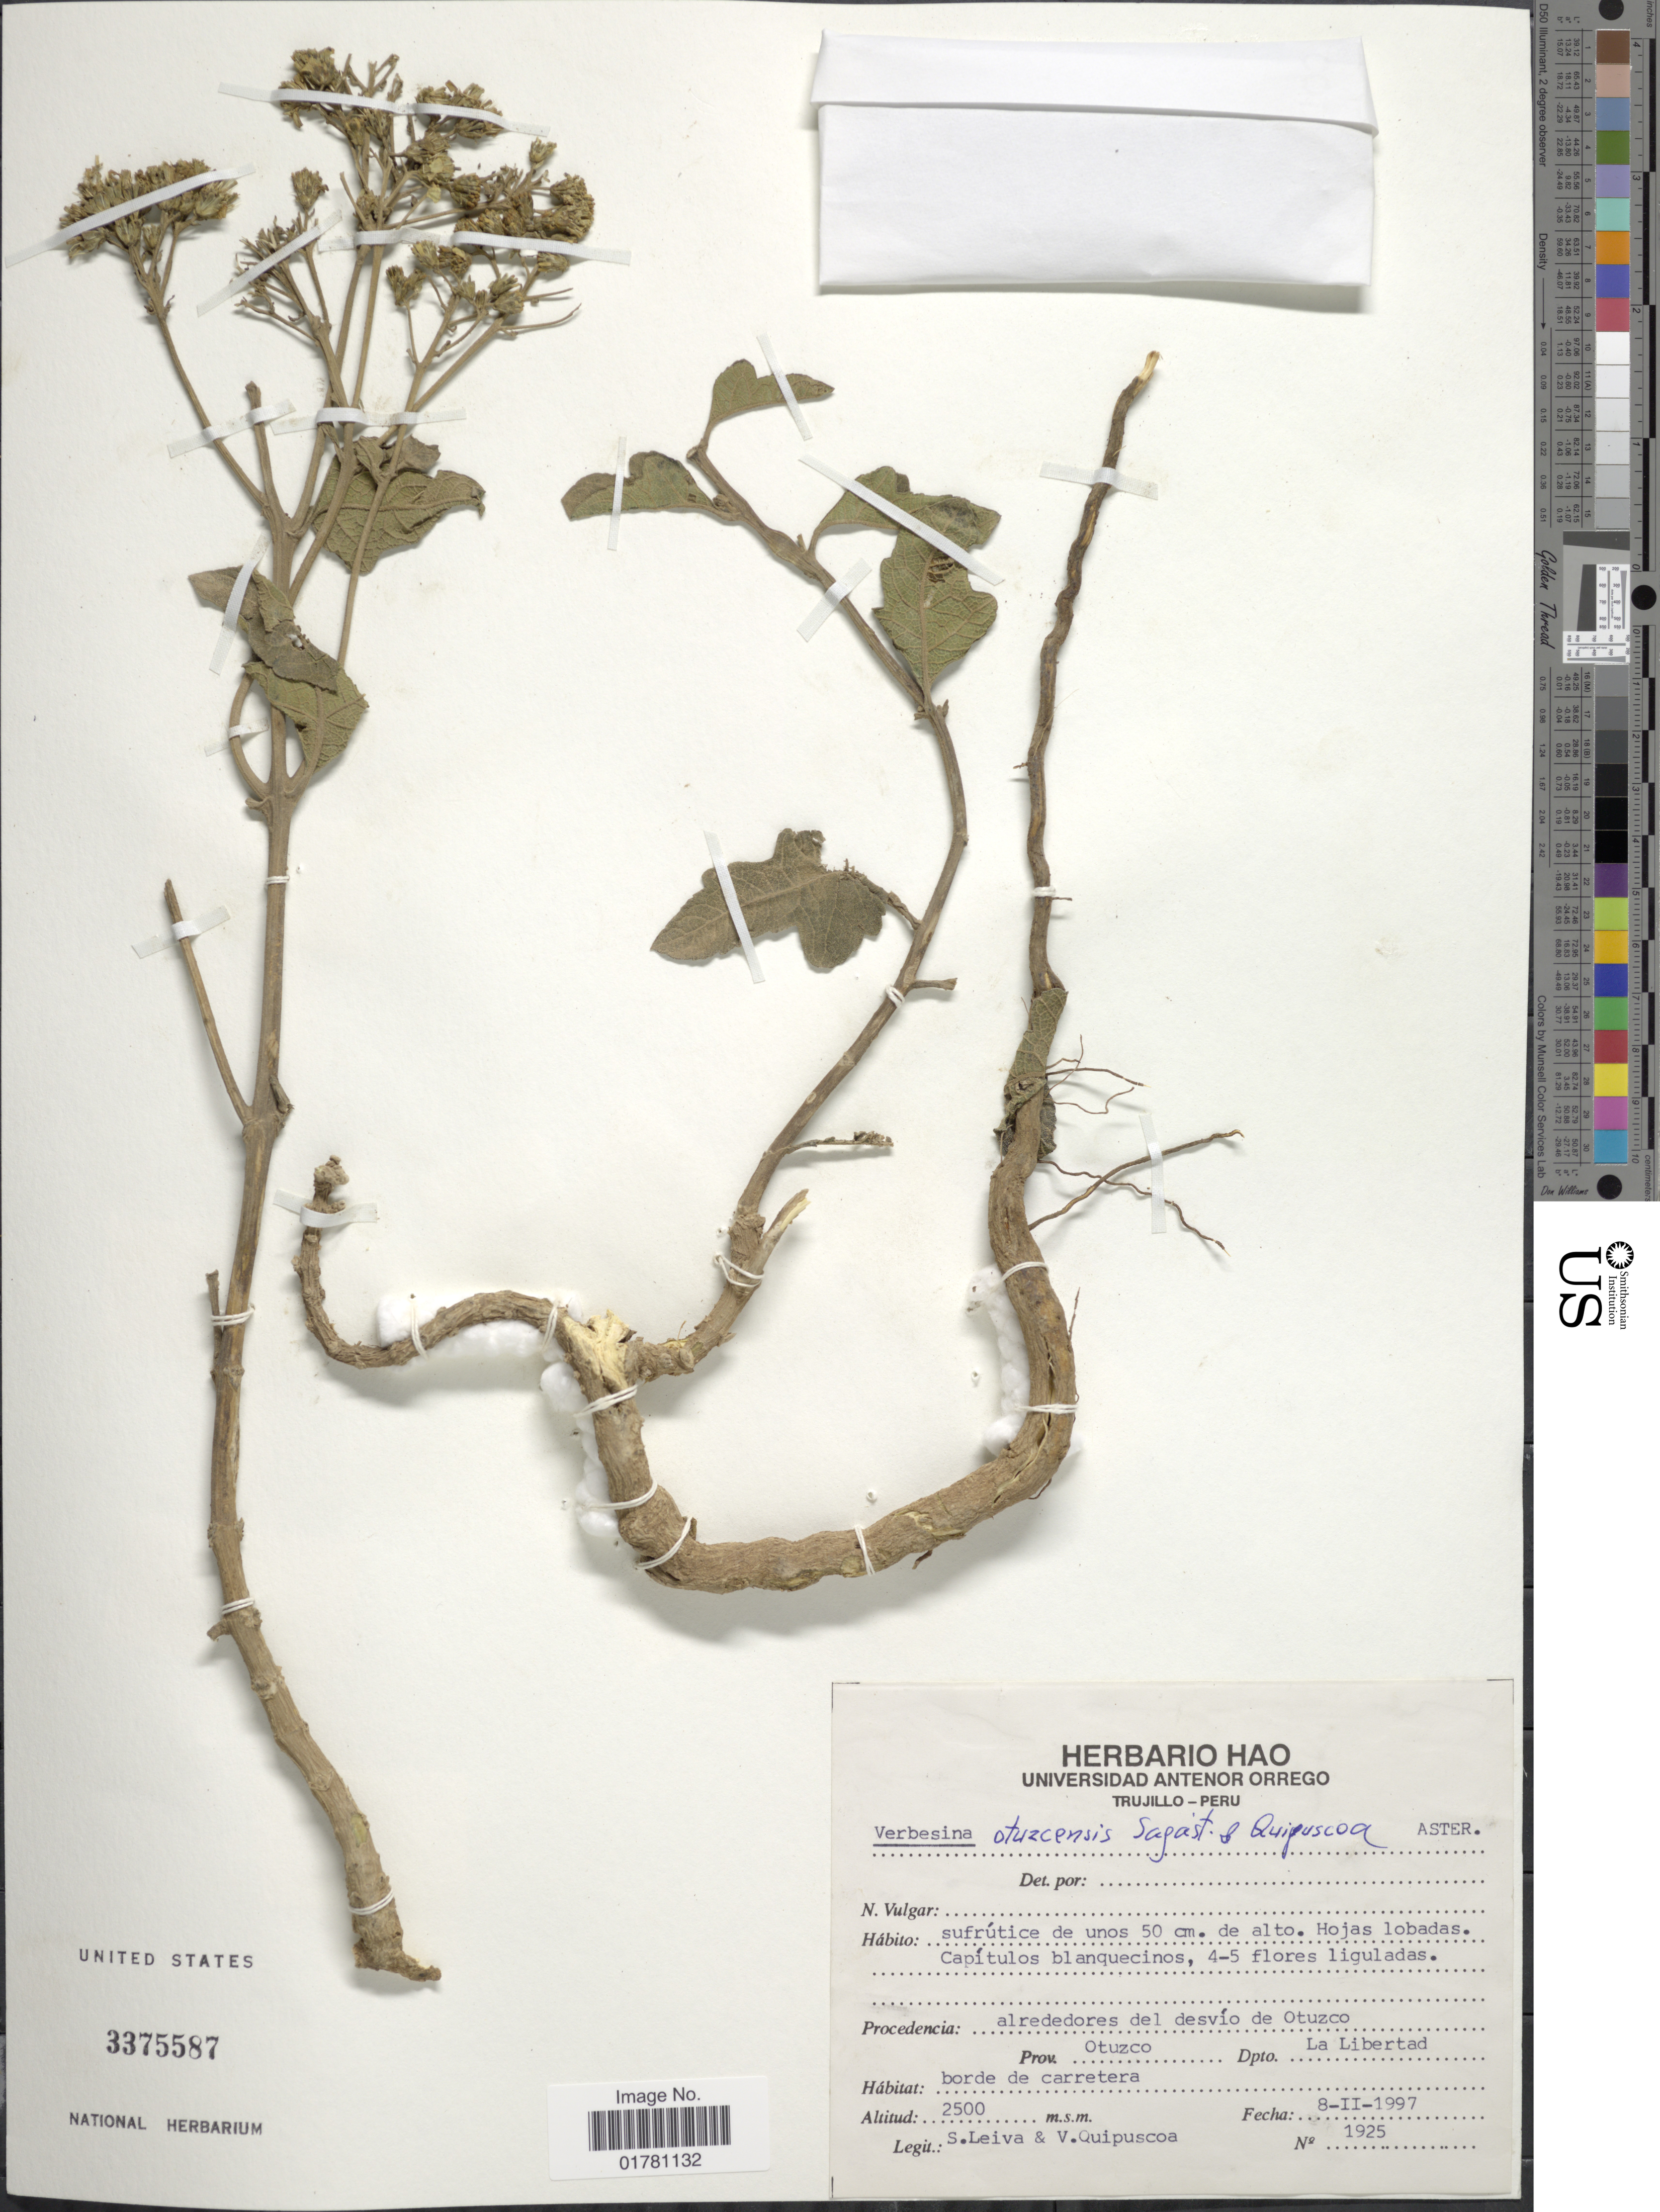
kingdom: Plantae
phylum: Tracheophyta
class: Magnoliopsida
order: Asterales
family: Asteraceae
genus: Verbesina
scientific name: Verbesina otuzcensis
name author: Sagást. & Quipuscoa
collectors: S. Leiva & V. Quipuscoa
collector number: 1925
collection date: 1997-02-08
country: Peru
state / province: La Libertad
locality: Alrededores del desvío de Otuzco, Prov. Otuzco, Dpto La Libertad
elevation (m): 2500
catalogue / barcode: US 3375587